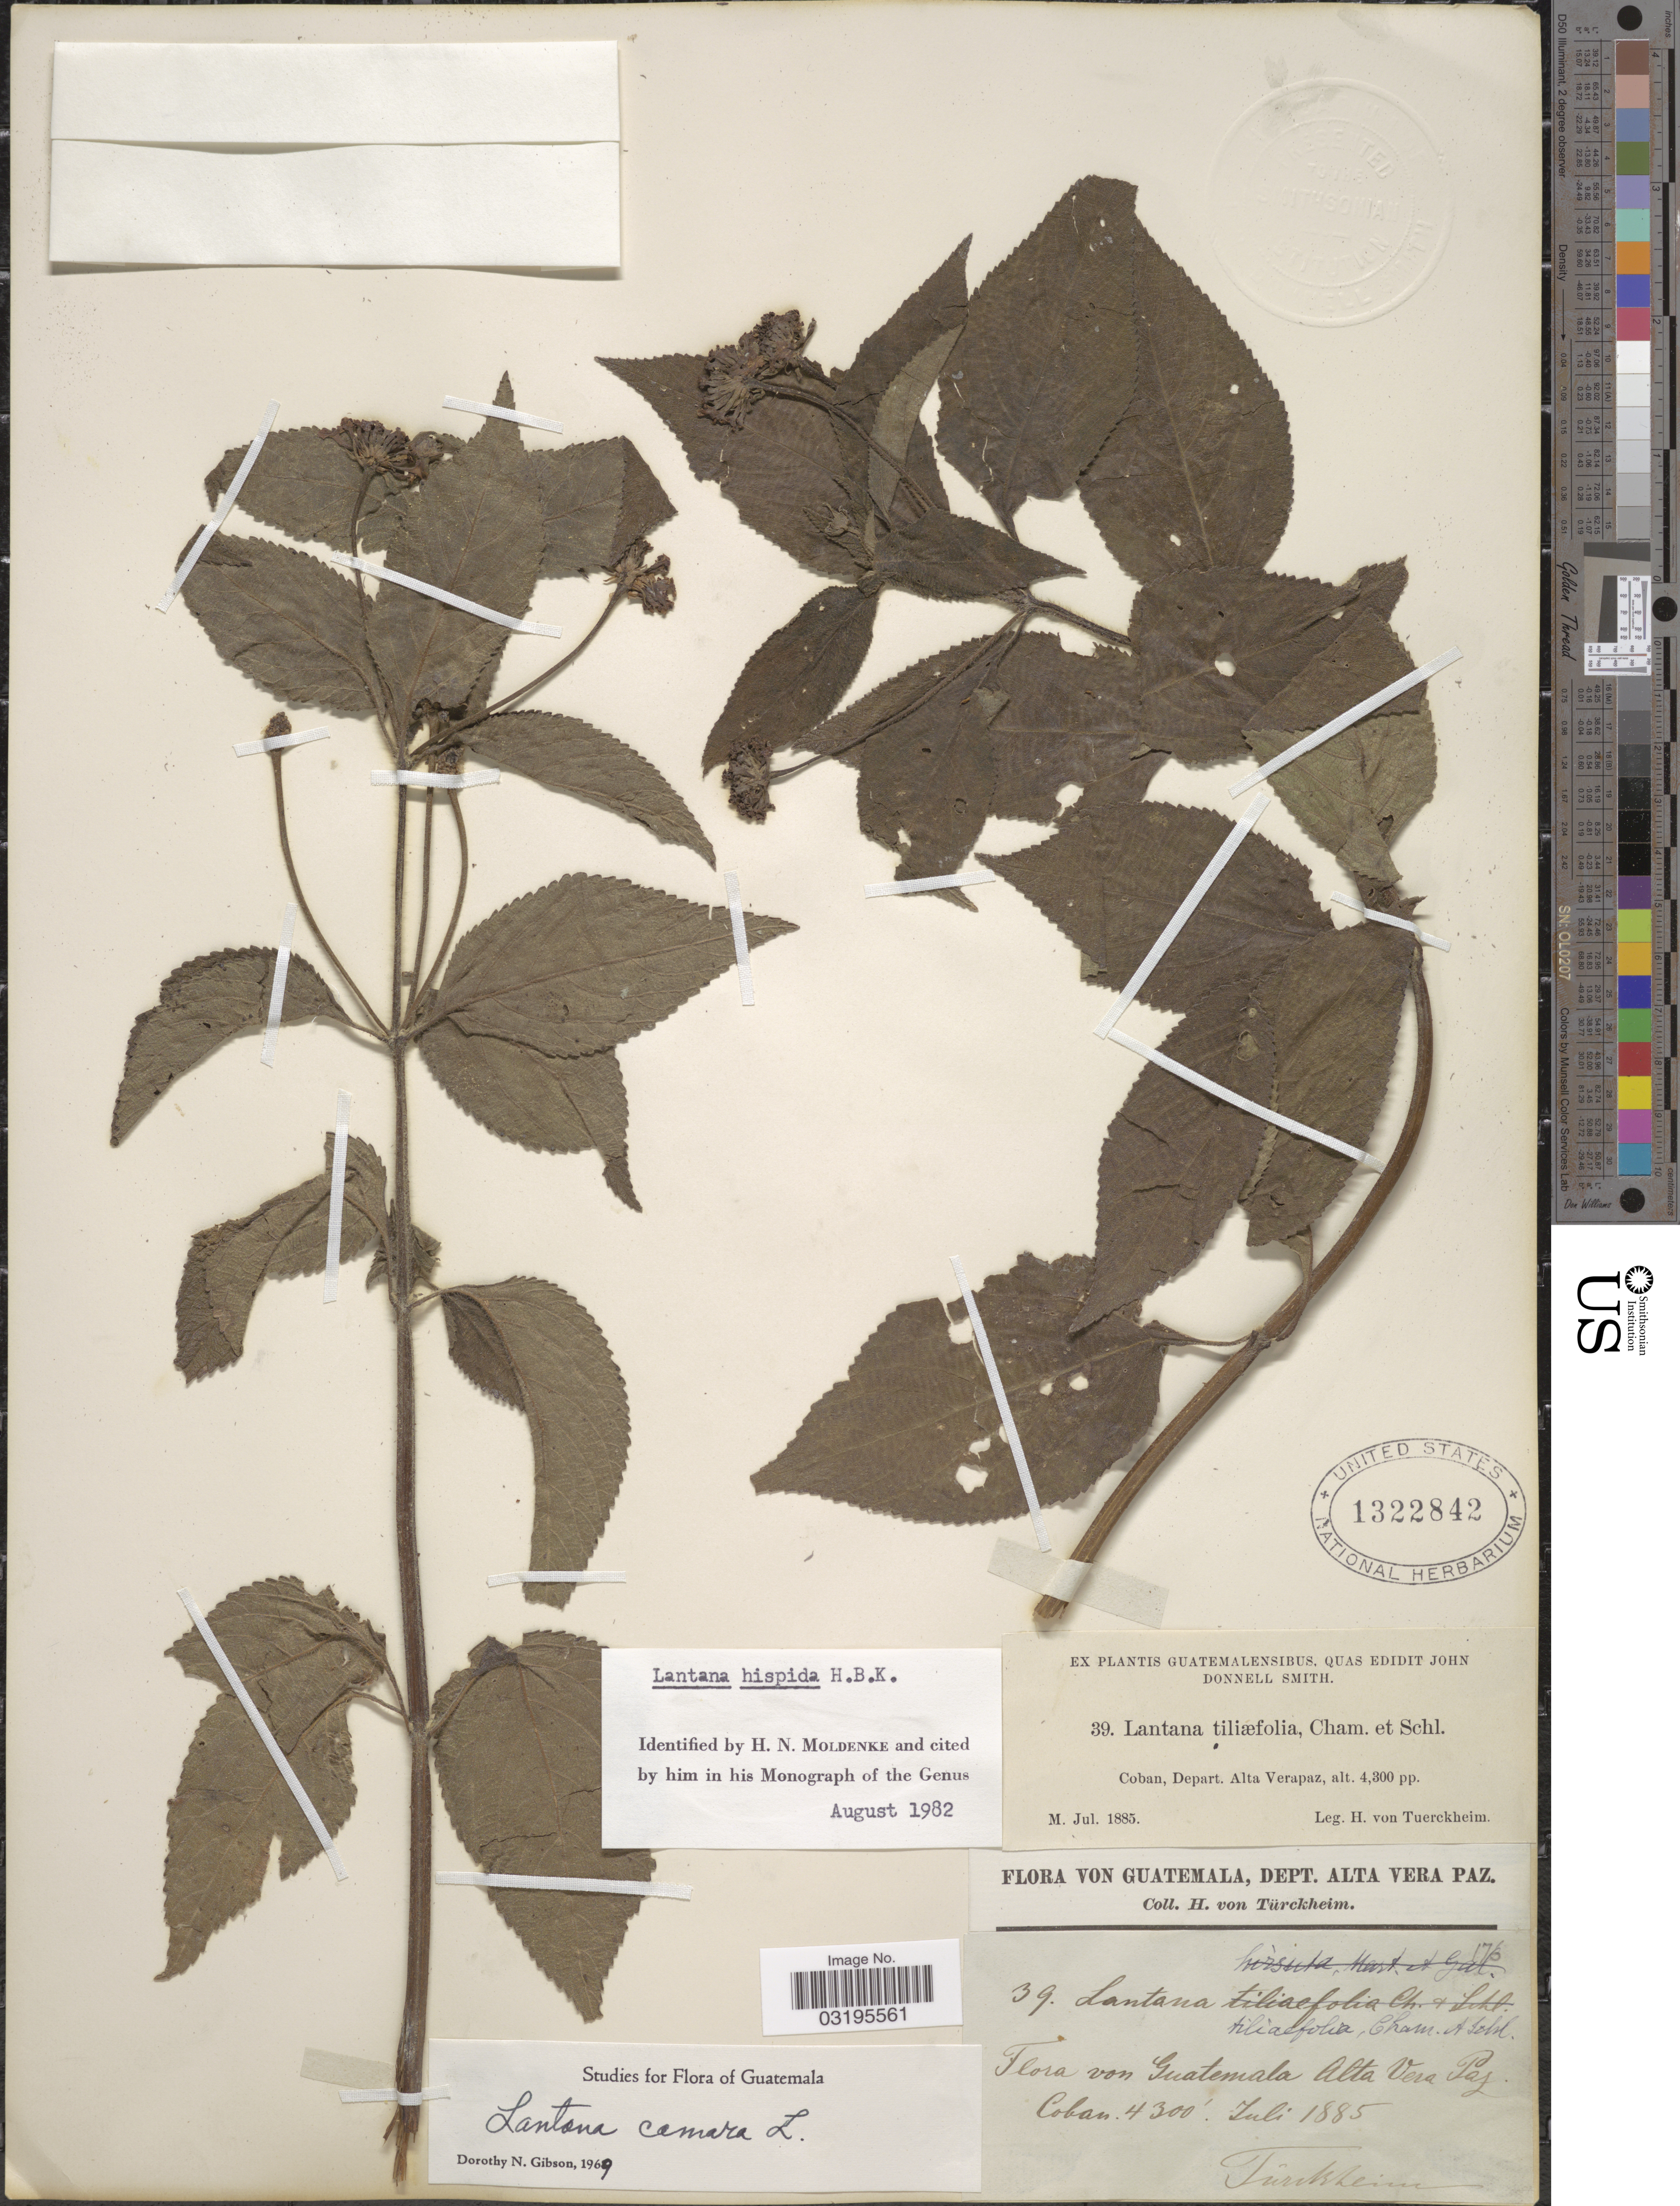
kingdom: Plantae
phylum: Tracheophyta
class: Magnoliopsida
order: Lamiales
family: Verbenaceae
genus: Lantana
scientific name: Lantana hispida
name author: Kunth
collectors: H. von Tuerckheim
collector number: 39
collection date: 1885-07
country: Guatemala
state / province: Alta Verapaz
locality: Coban, Depart. Alta Verapaz.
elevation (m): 1311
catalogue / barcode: US 1322842